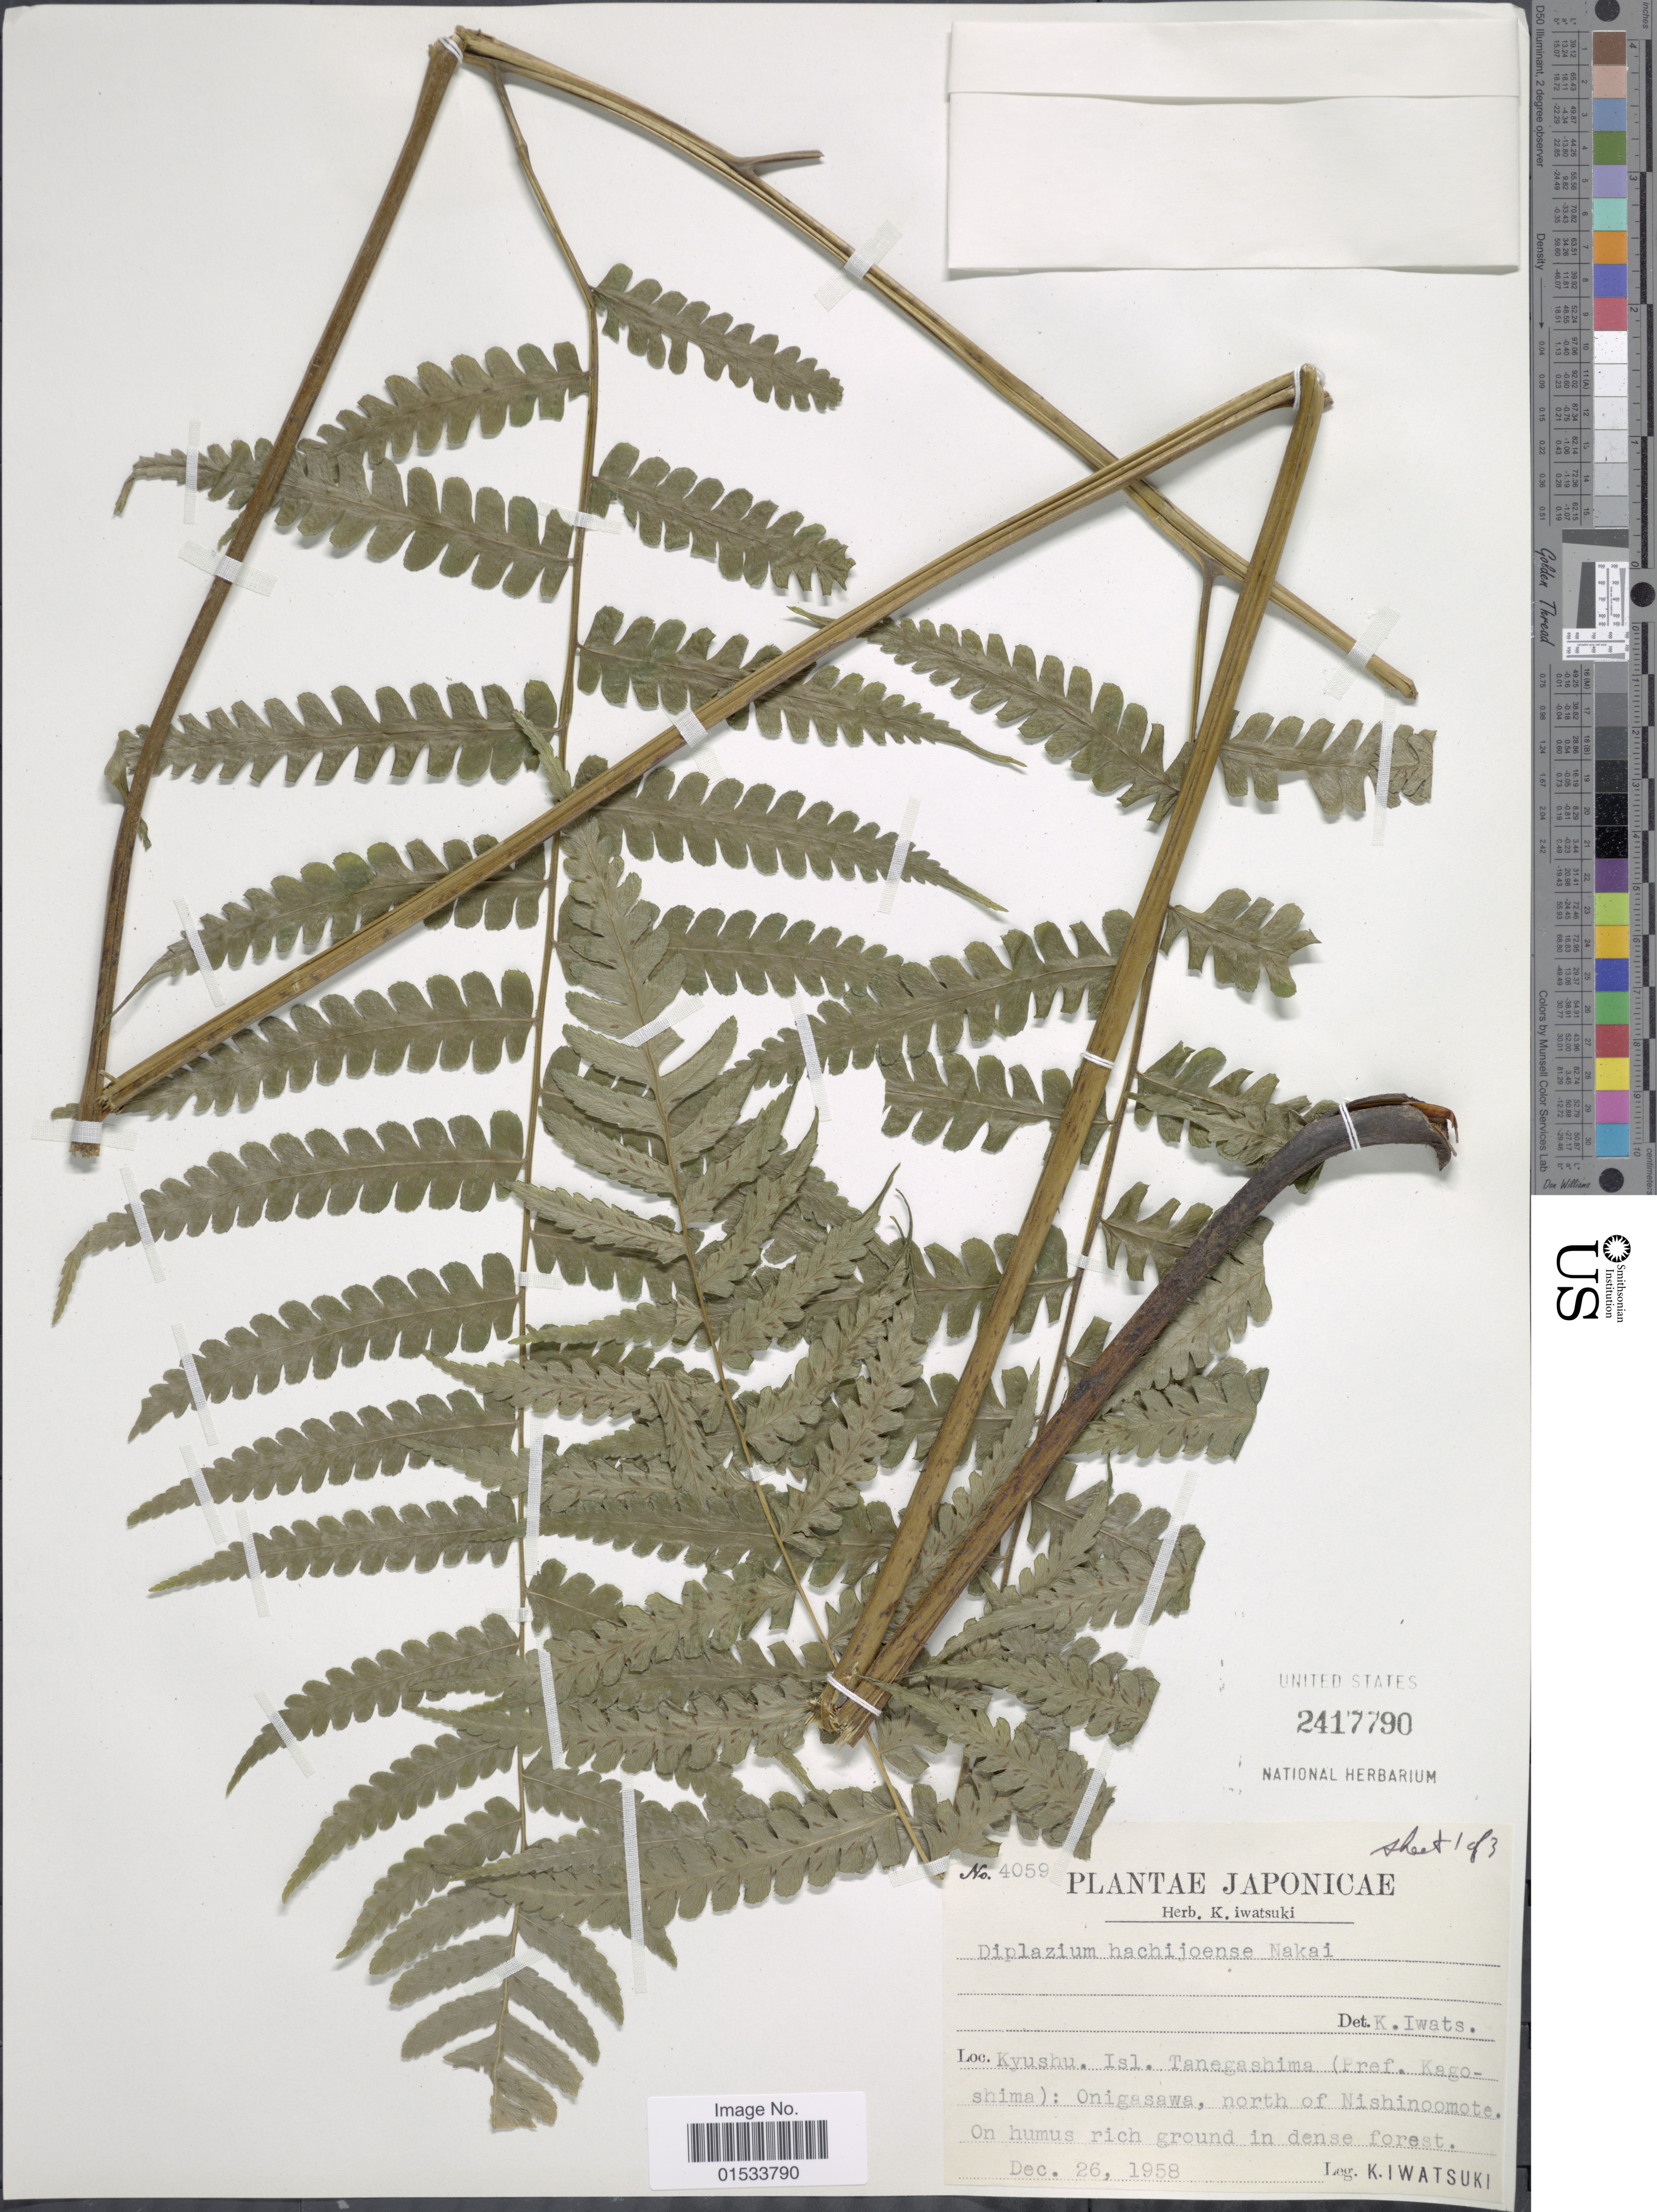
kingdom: Plantae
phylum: Tracheophyta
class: Polypodiopsida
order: Polypodiales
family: Athyriaceae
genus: Diplazium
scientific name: Diplazium hachijoense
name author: Nakai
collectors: K. Iwatsuki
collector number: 4059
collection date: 1958-12-26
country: Japan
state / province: Kagosima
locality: Kyushu, Isl. Tanegashima. Onigasawa, north of Nishinoomote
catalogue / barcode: US 2417790